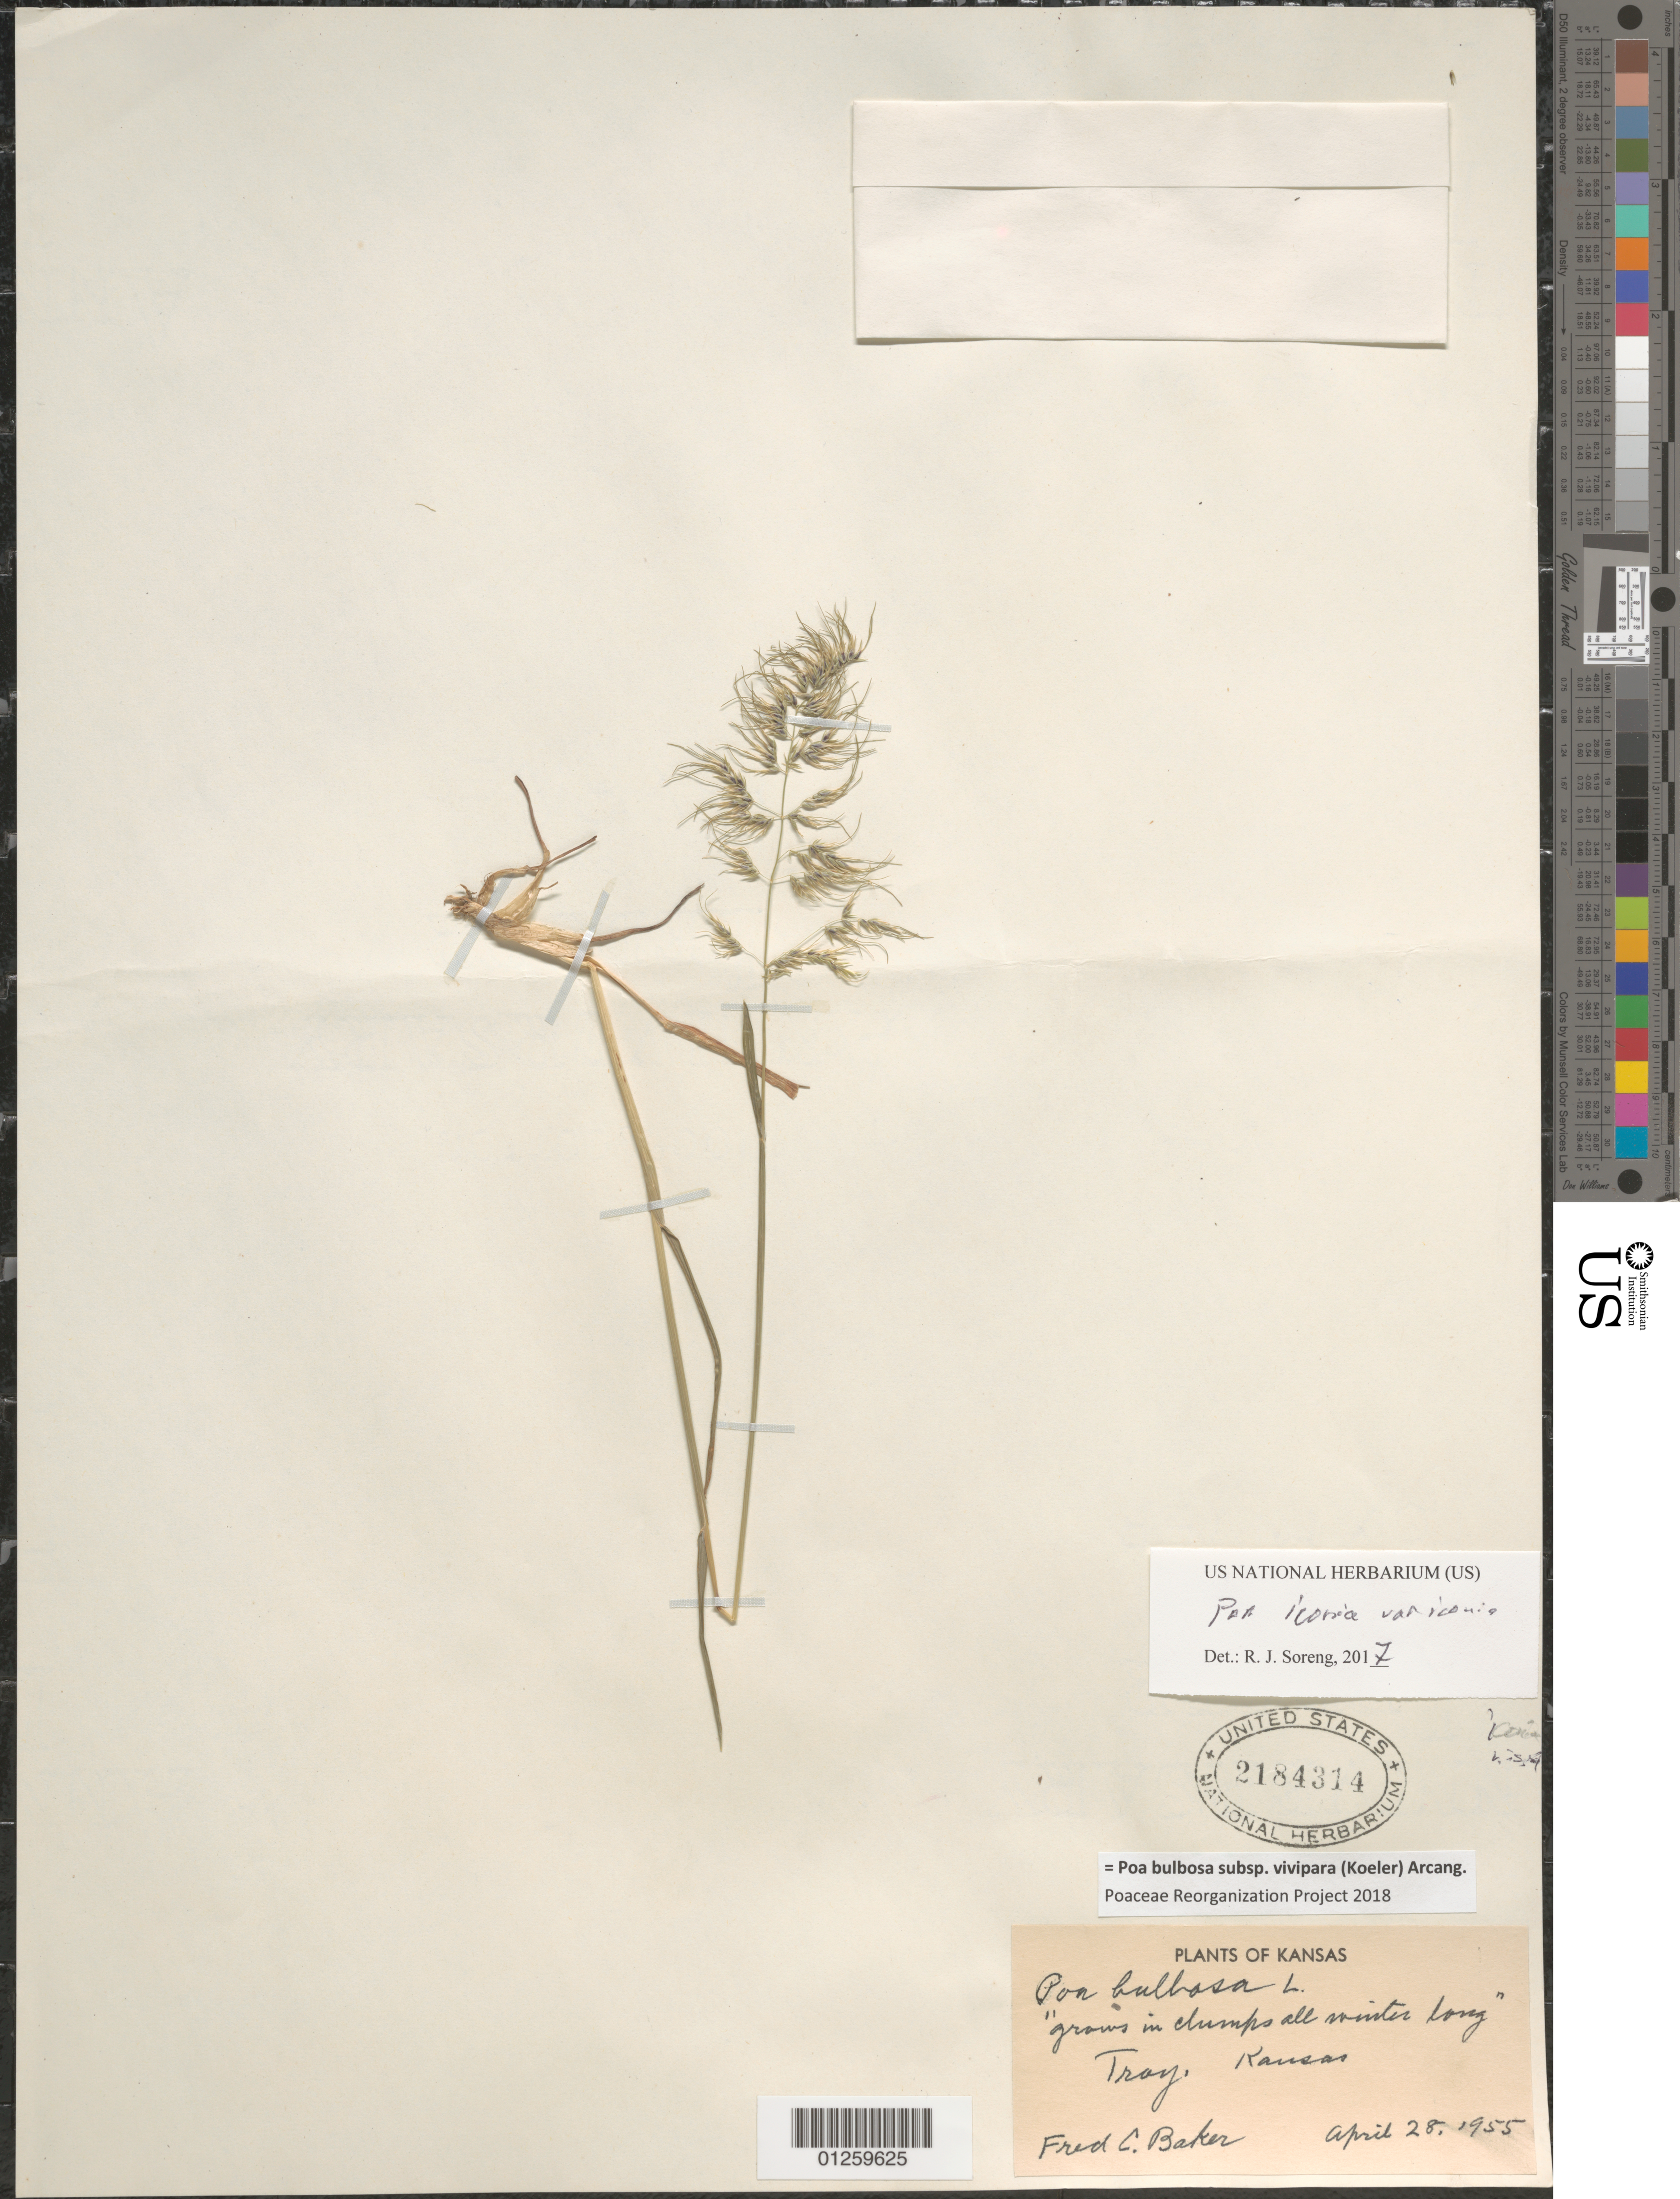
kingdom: Plantae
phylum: Tracheophyta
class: Liliopsida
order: Poales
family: Poaceae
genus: Poa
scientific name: Poa iconia var. iconia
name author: Azn.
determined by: Soreng, Robert J., Research Associate (BOT), Smithsonian Institution - National Museum of Natural History (UNITED STATES)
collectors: F. C. Baker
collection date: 1955-04-28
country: United States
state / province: Kansas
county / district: Doniphan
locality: no coll number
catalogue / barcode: US 2184314